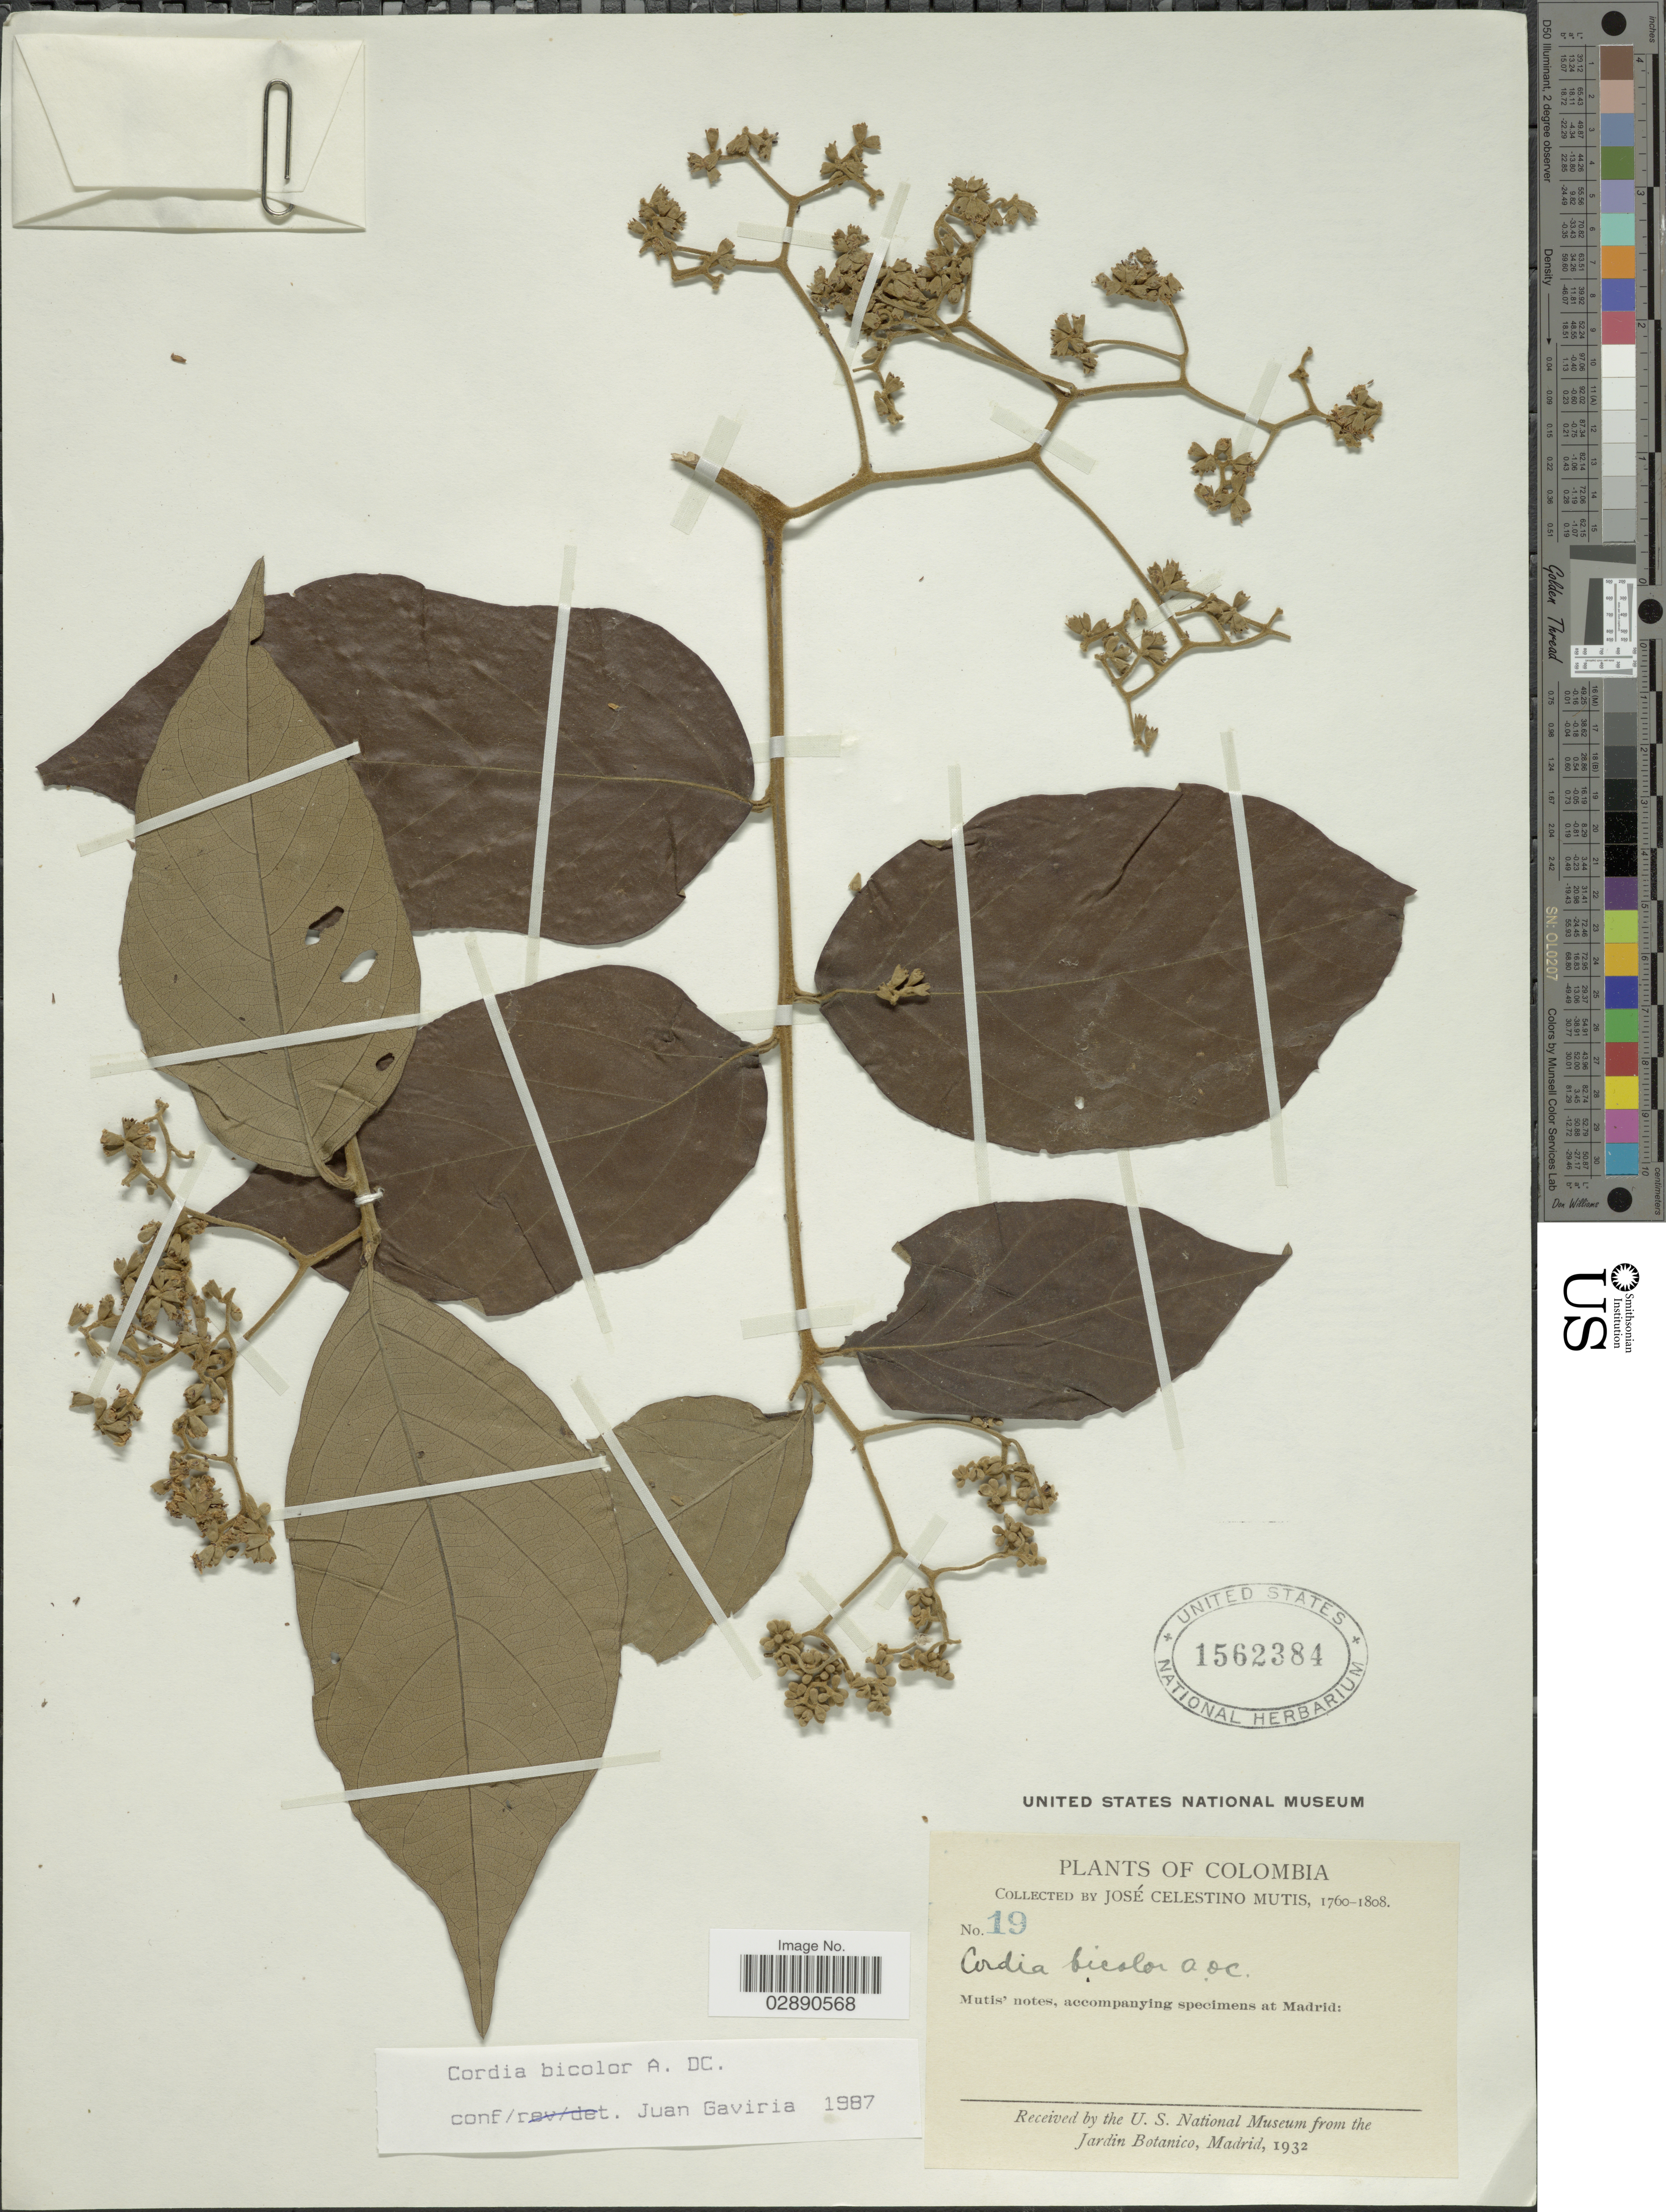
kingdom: Plantae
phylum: Tracheophyta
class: Magnoliopsida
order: Boraginales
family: Cordiaceae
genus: Cordia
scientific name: Cordia bicolor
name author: A. DC.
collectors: J. C. B. Mutis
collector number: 19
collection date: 1760/1808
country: Colombia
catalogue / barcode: US 1562384